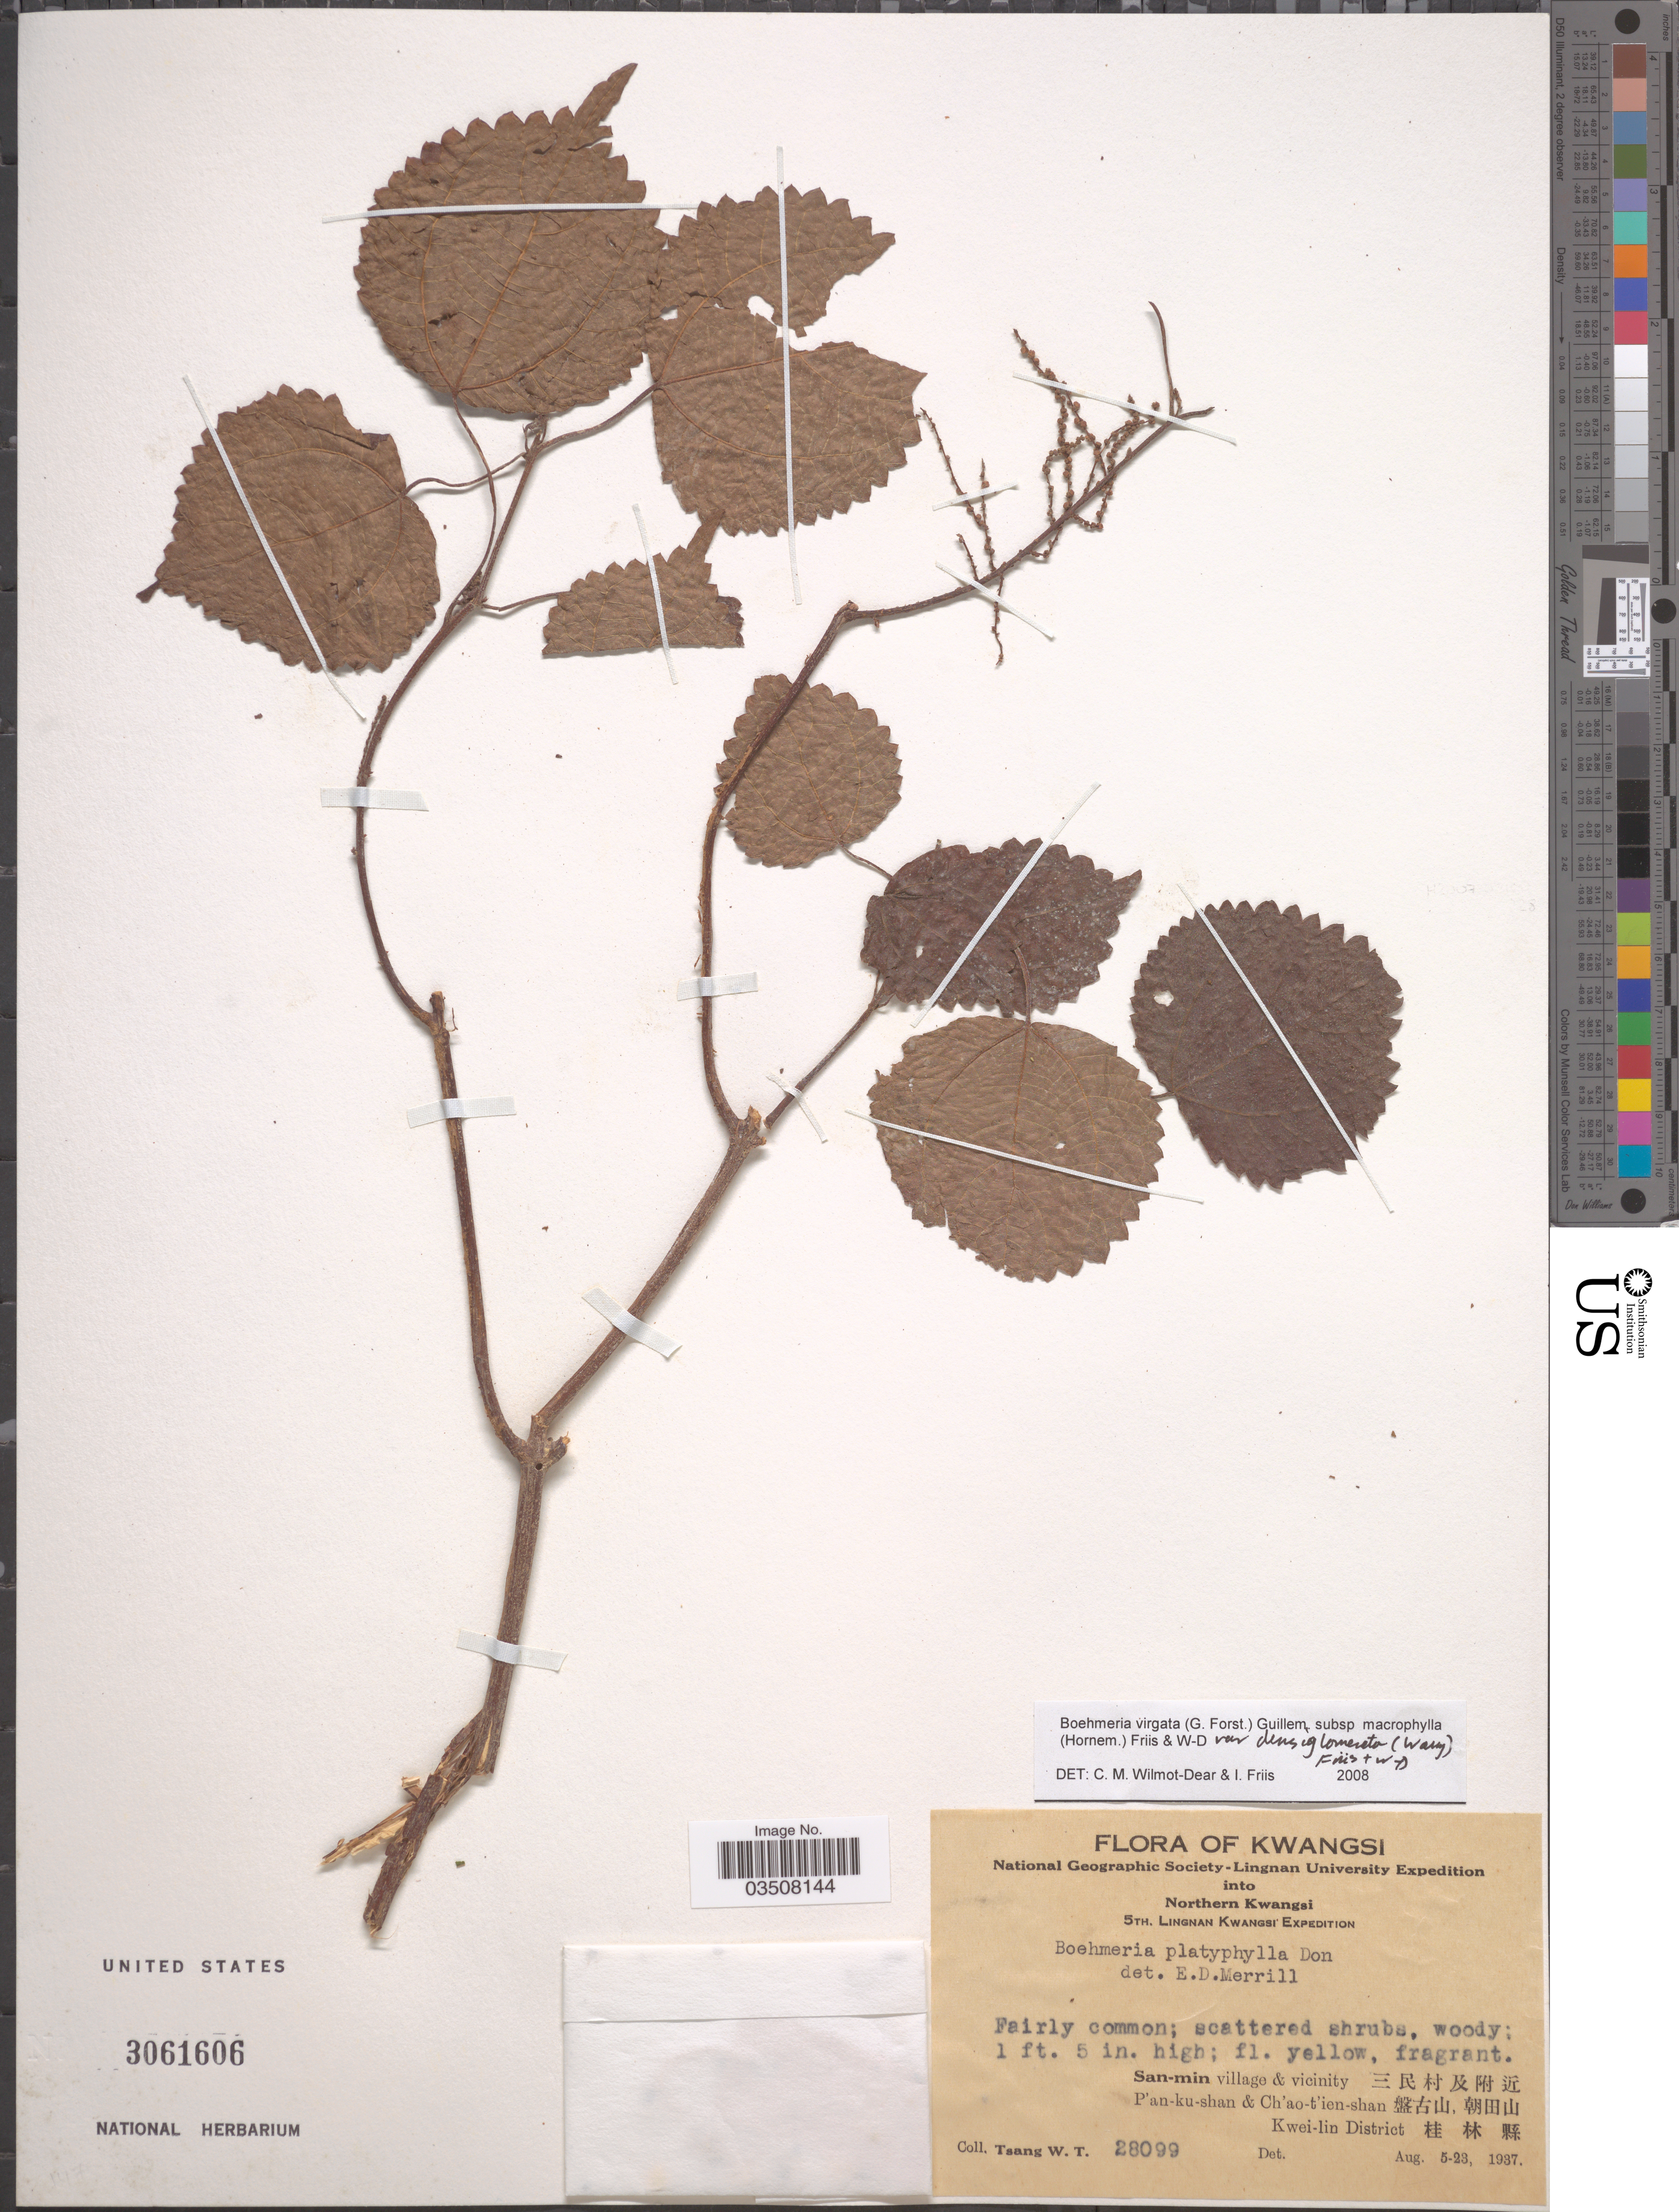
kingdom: Plantae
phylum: Tracheophyta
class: Magnoliopsida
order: Rosales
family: Urticaceae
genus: Boehmeria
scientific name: Boehmeria virgata var. densiglomerata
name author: (W.T. Wang) Friis & Wilmot-Dear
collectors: W. T. Tsang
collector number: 28099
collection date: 1937-08-05/1937-08-23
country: China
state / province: Guangxi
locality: Kwangsi. Northern Kwangsi. San-min village & vicinity X, P'an-ku-shan & Ch'ao-t'ien-shan X, X, Kwei-lin District X.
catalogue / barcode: US 3061606